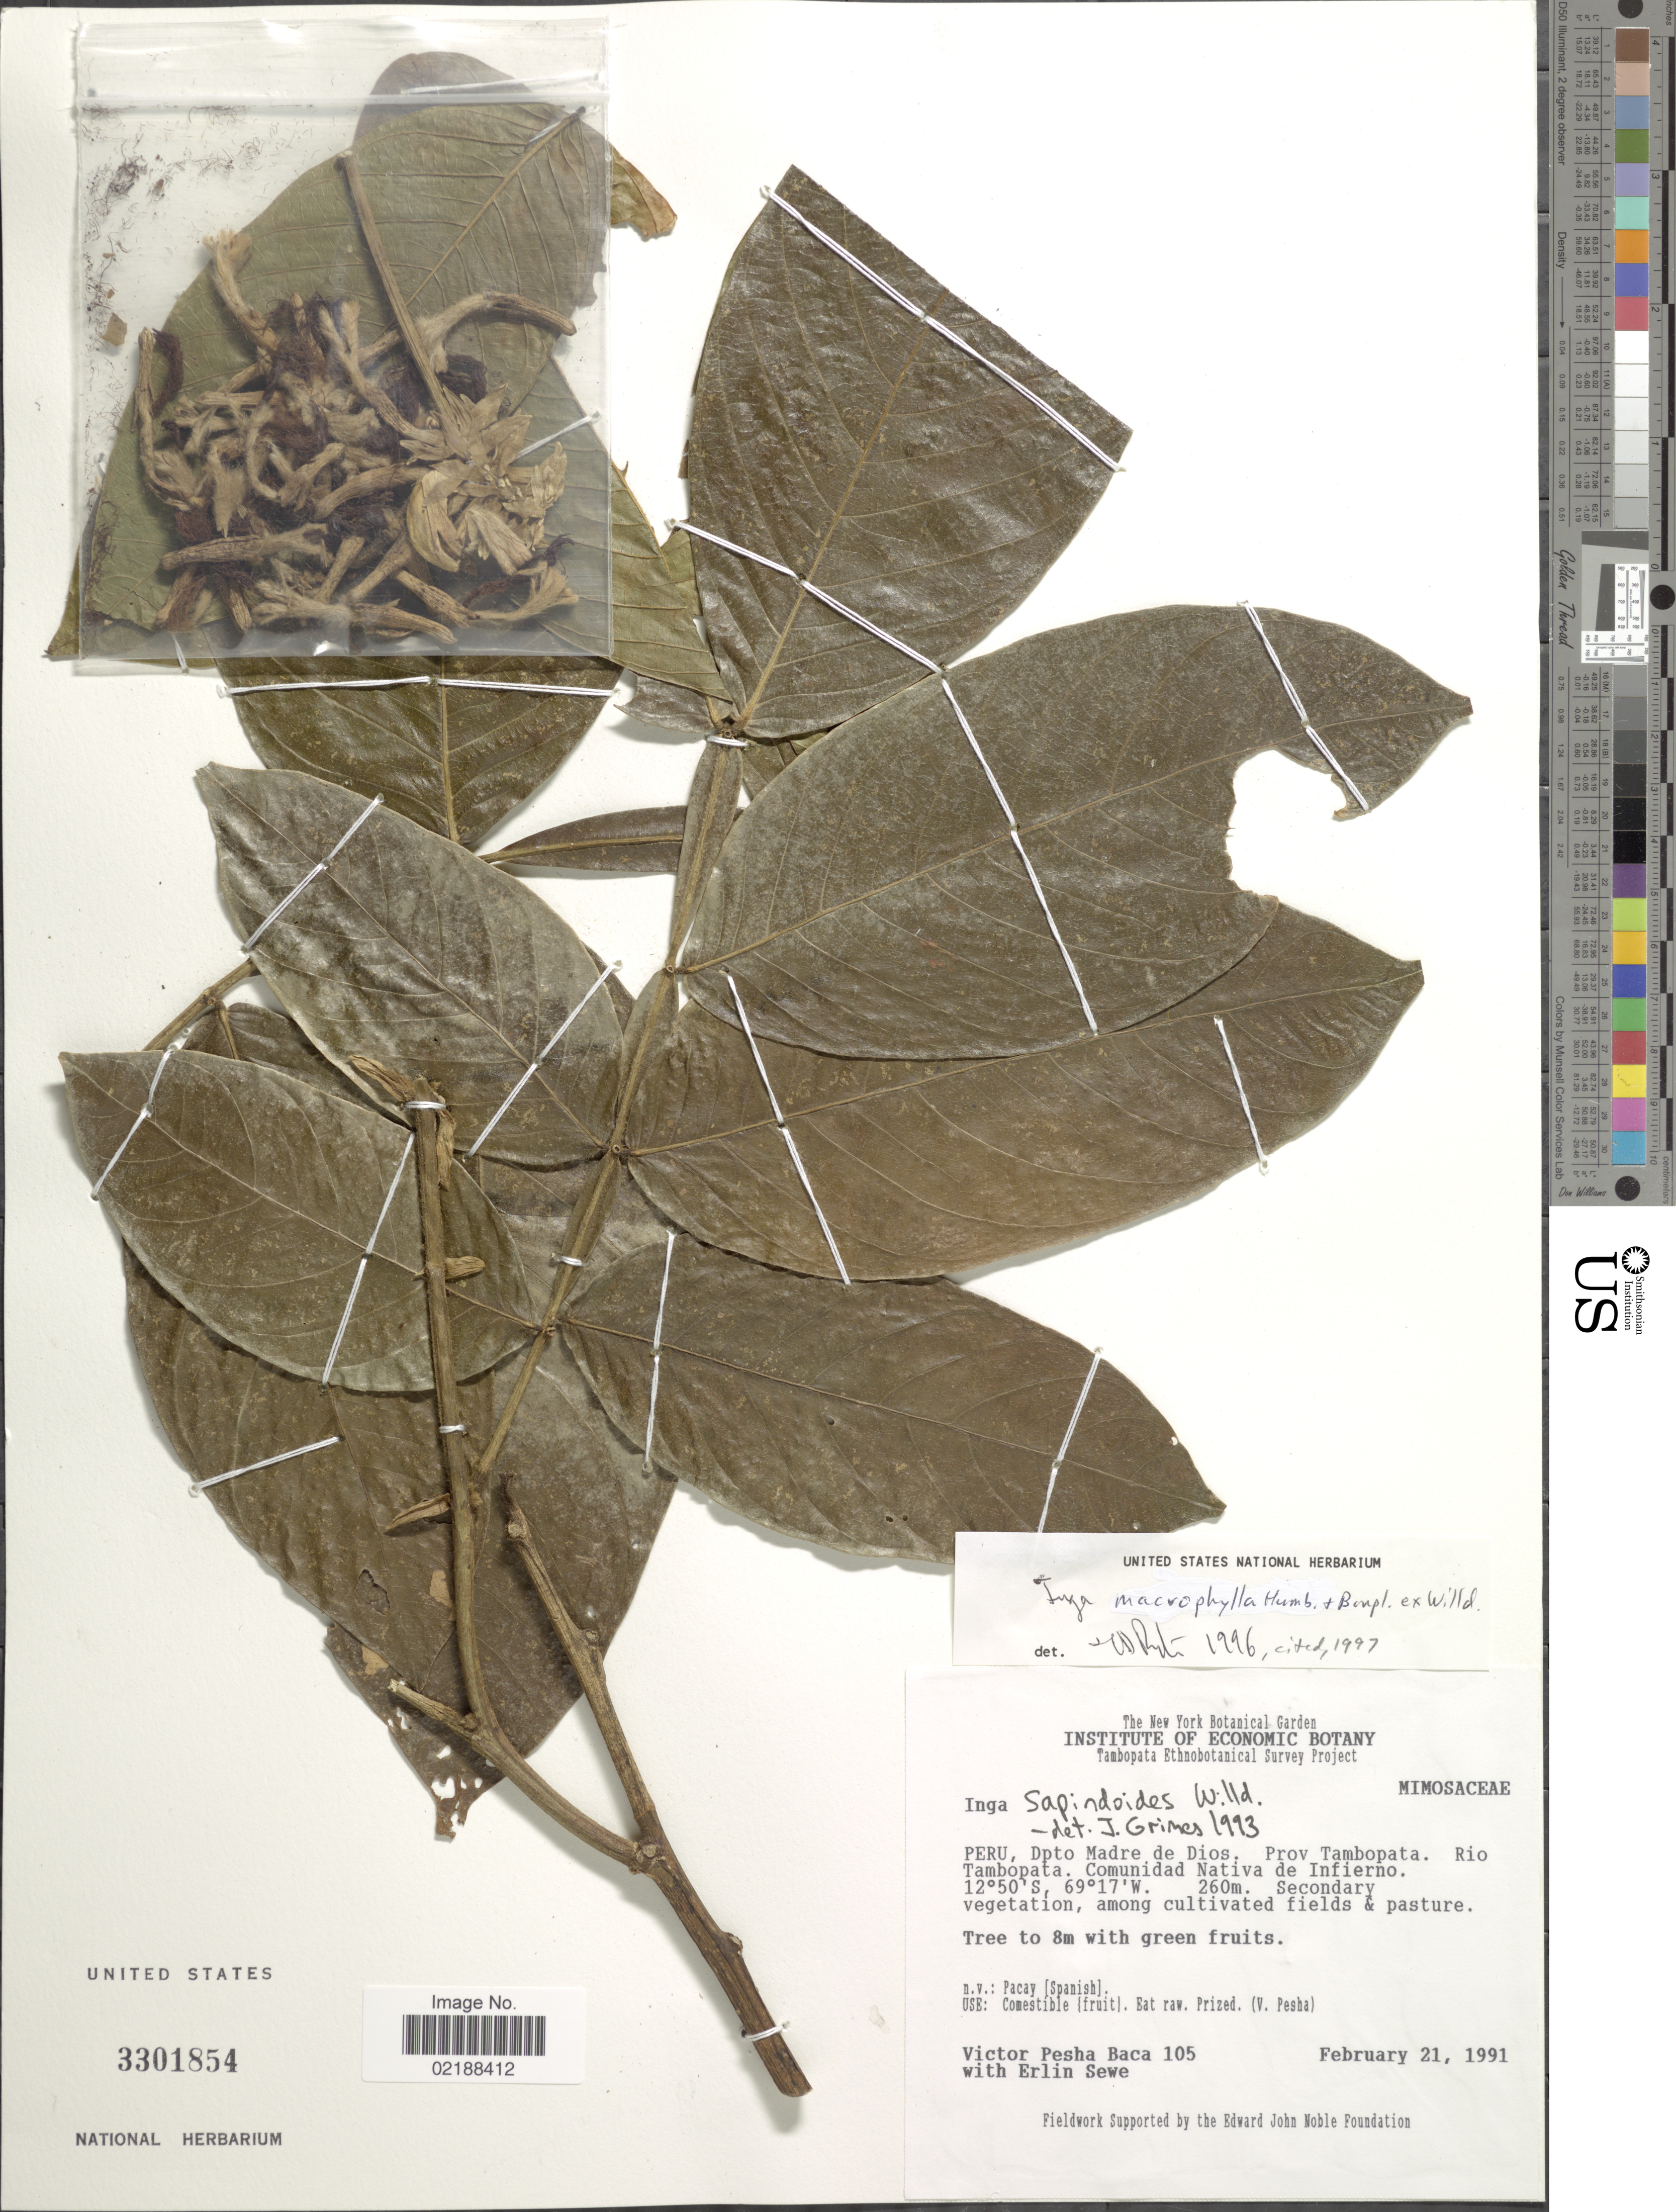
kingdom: Plantae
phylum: Tracheophyta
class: Magnoliopsida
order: Fabales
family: Fabaceae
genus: Inga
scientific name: Inga macrophylla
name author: Humb. & Bonpl. ex Willd.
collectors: V. Pesha Baca & E. Sewe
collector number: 105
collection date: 1991-02-21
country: Peru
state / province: Madre de Dios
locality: Dpto Madre de Dios. Prov. Tambopata. rio Tambopata. Comunidad Nativa de Infierno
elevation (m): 260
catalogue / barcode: US 3301854